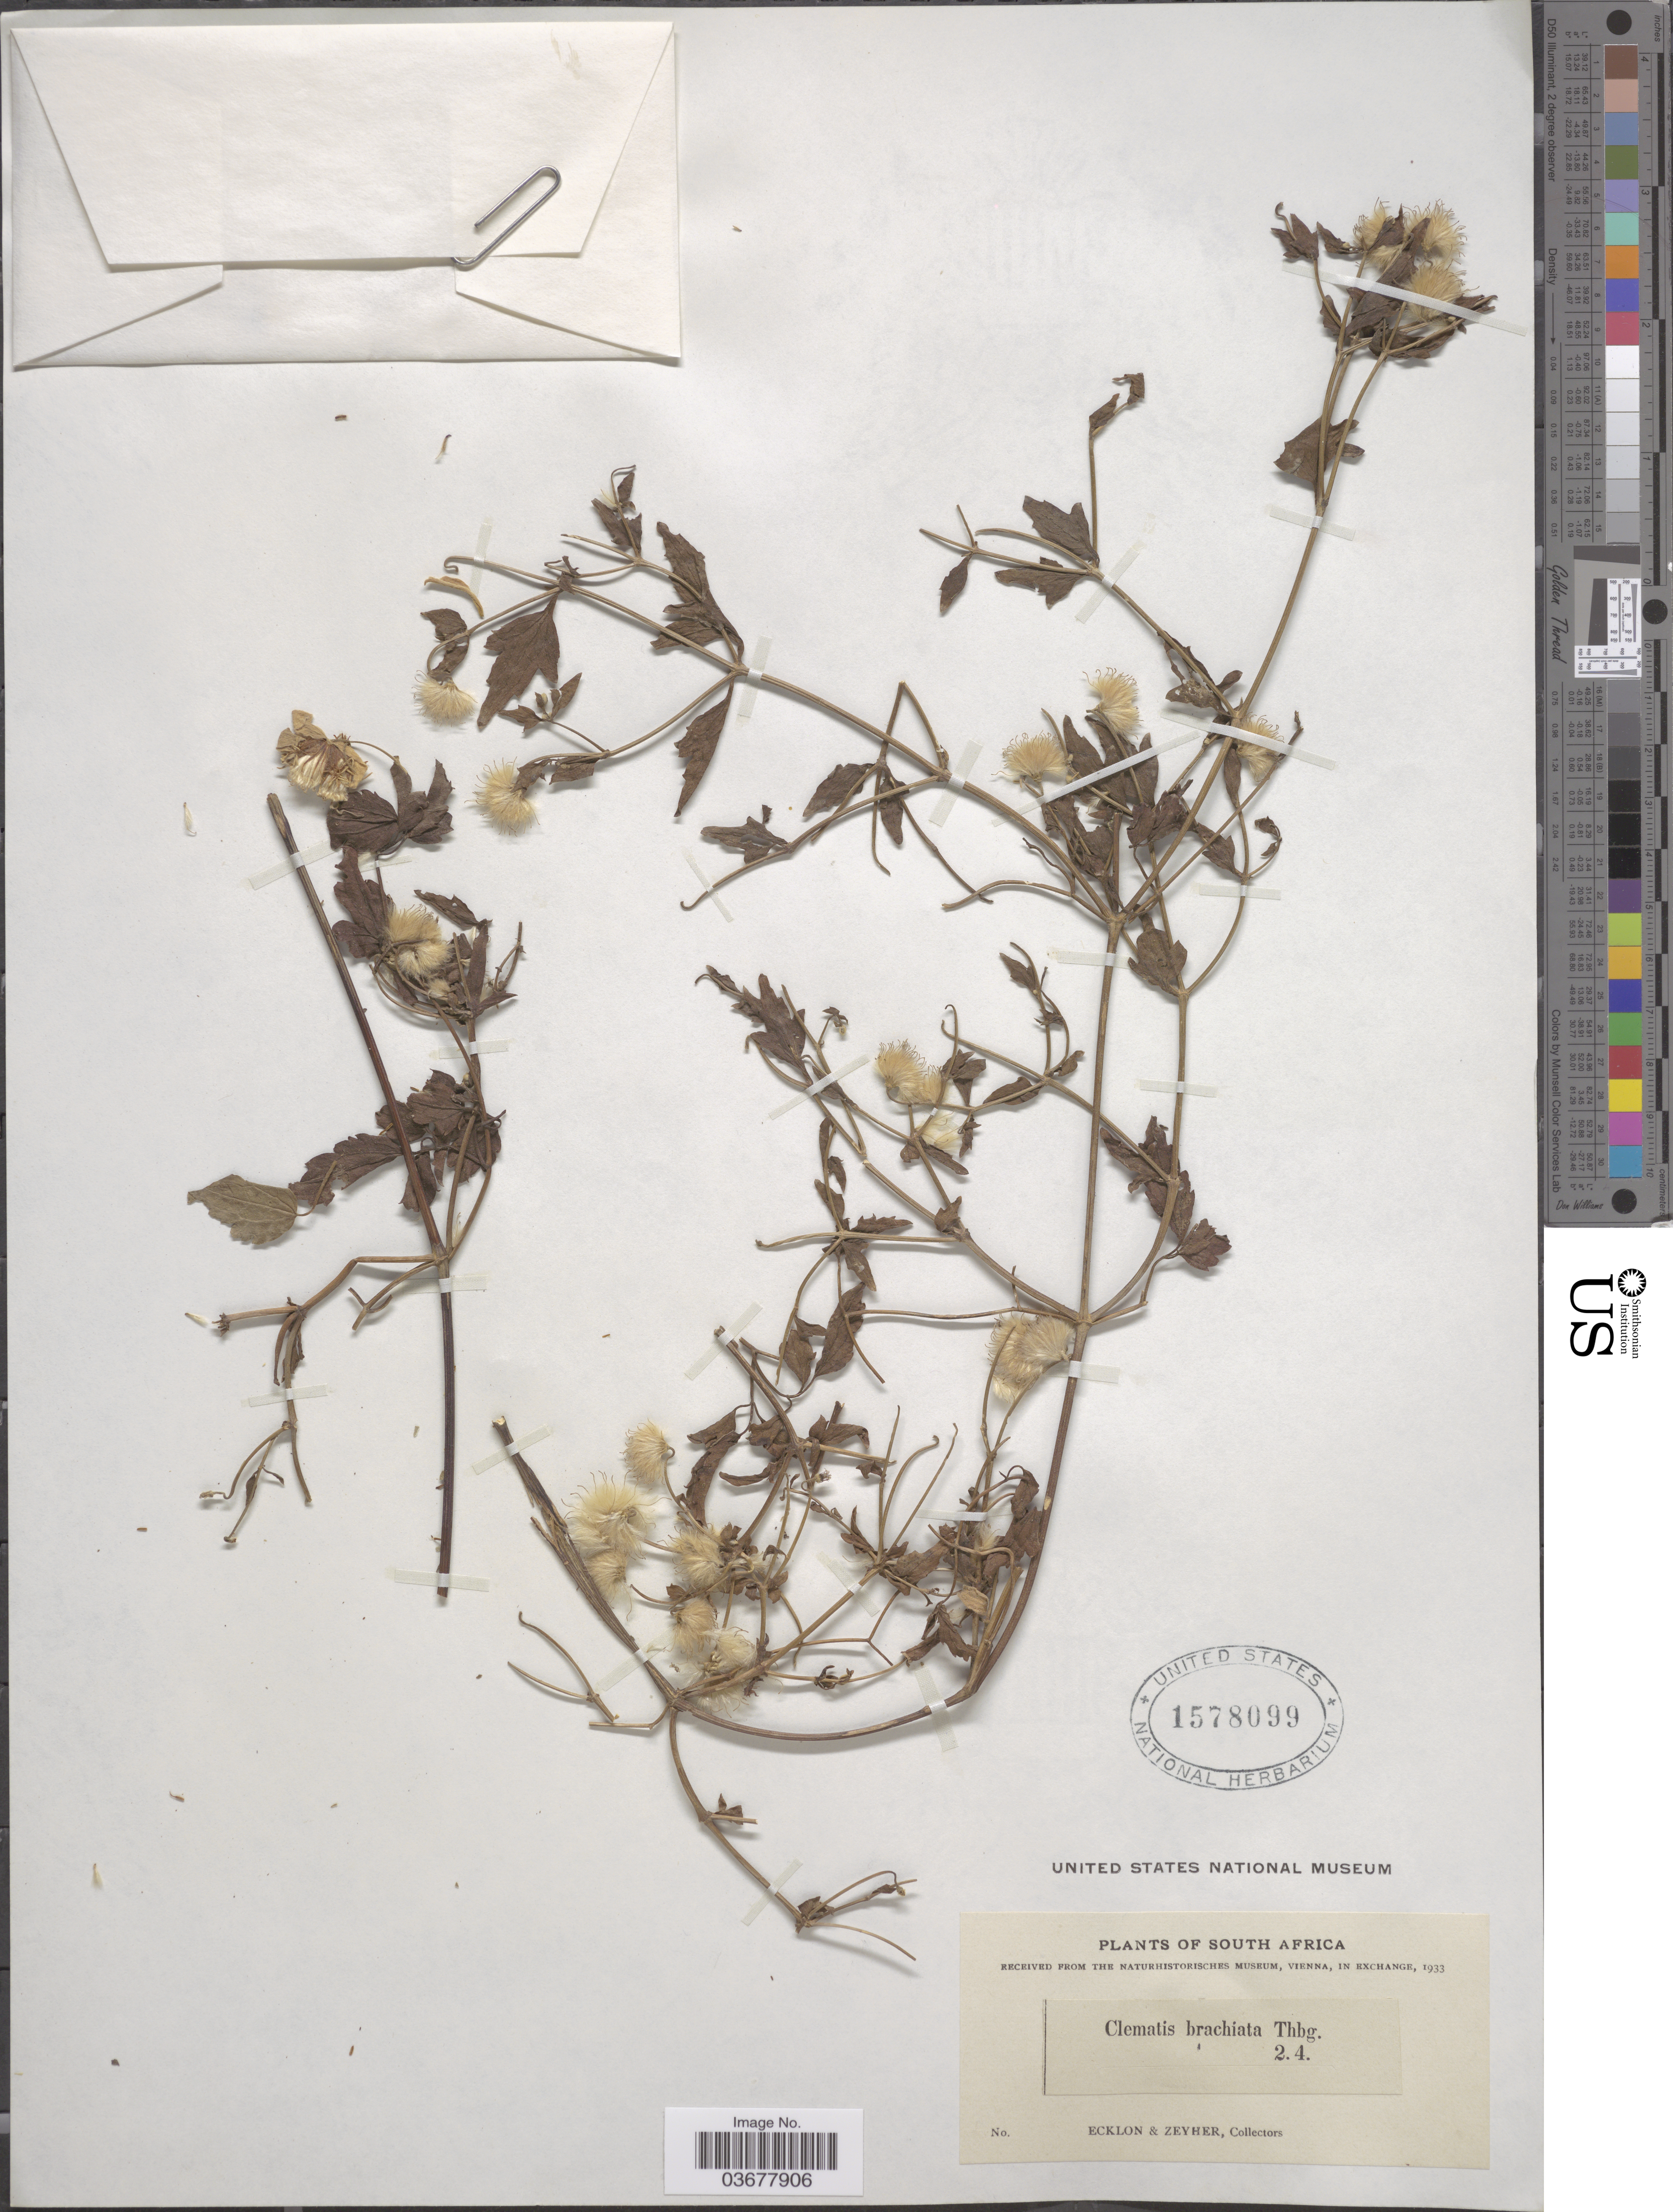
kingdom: Plantae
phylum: Tracheophyta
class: Magnoliopsida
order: Ranunculales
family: Ranunculaceae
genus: Clematis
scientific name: Clematis brachiata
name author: Thunb.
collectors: -. Ecklon & -. Zeyher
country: South Africa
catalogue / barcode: US 1578099